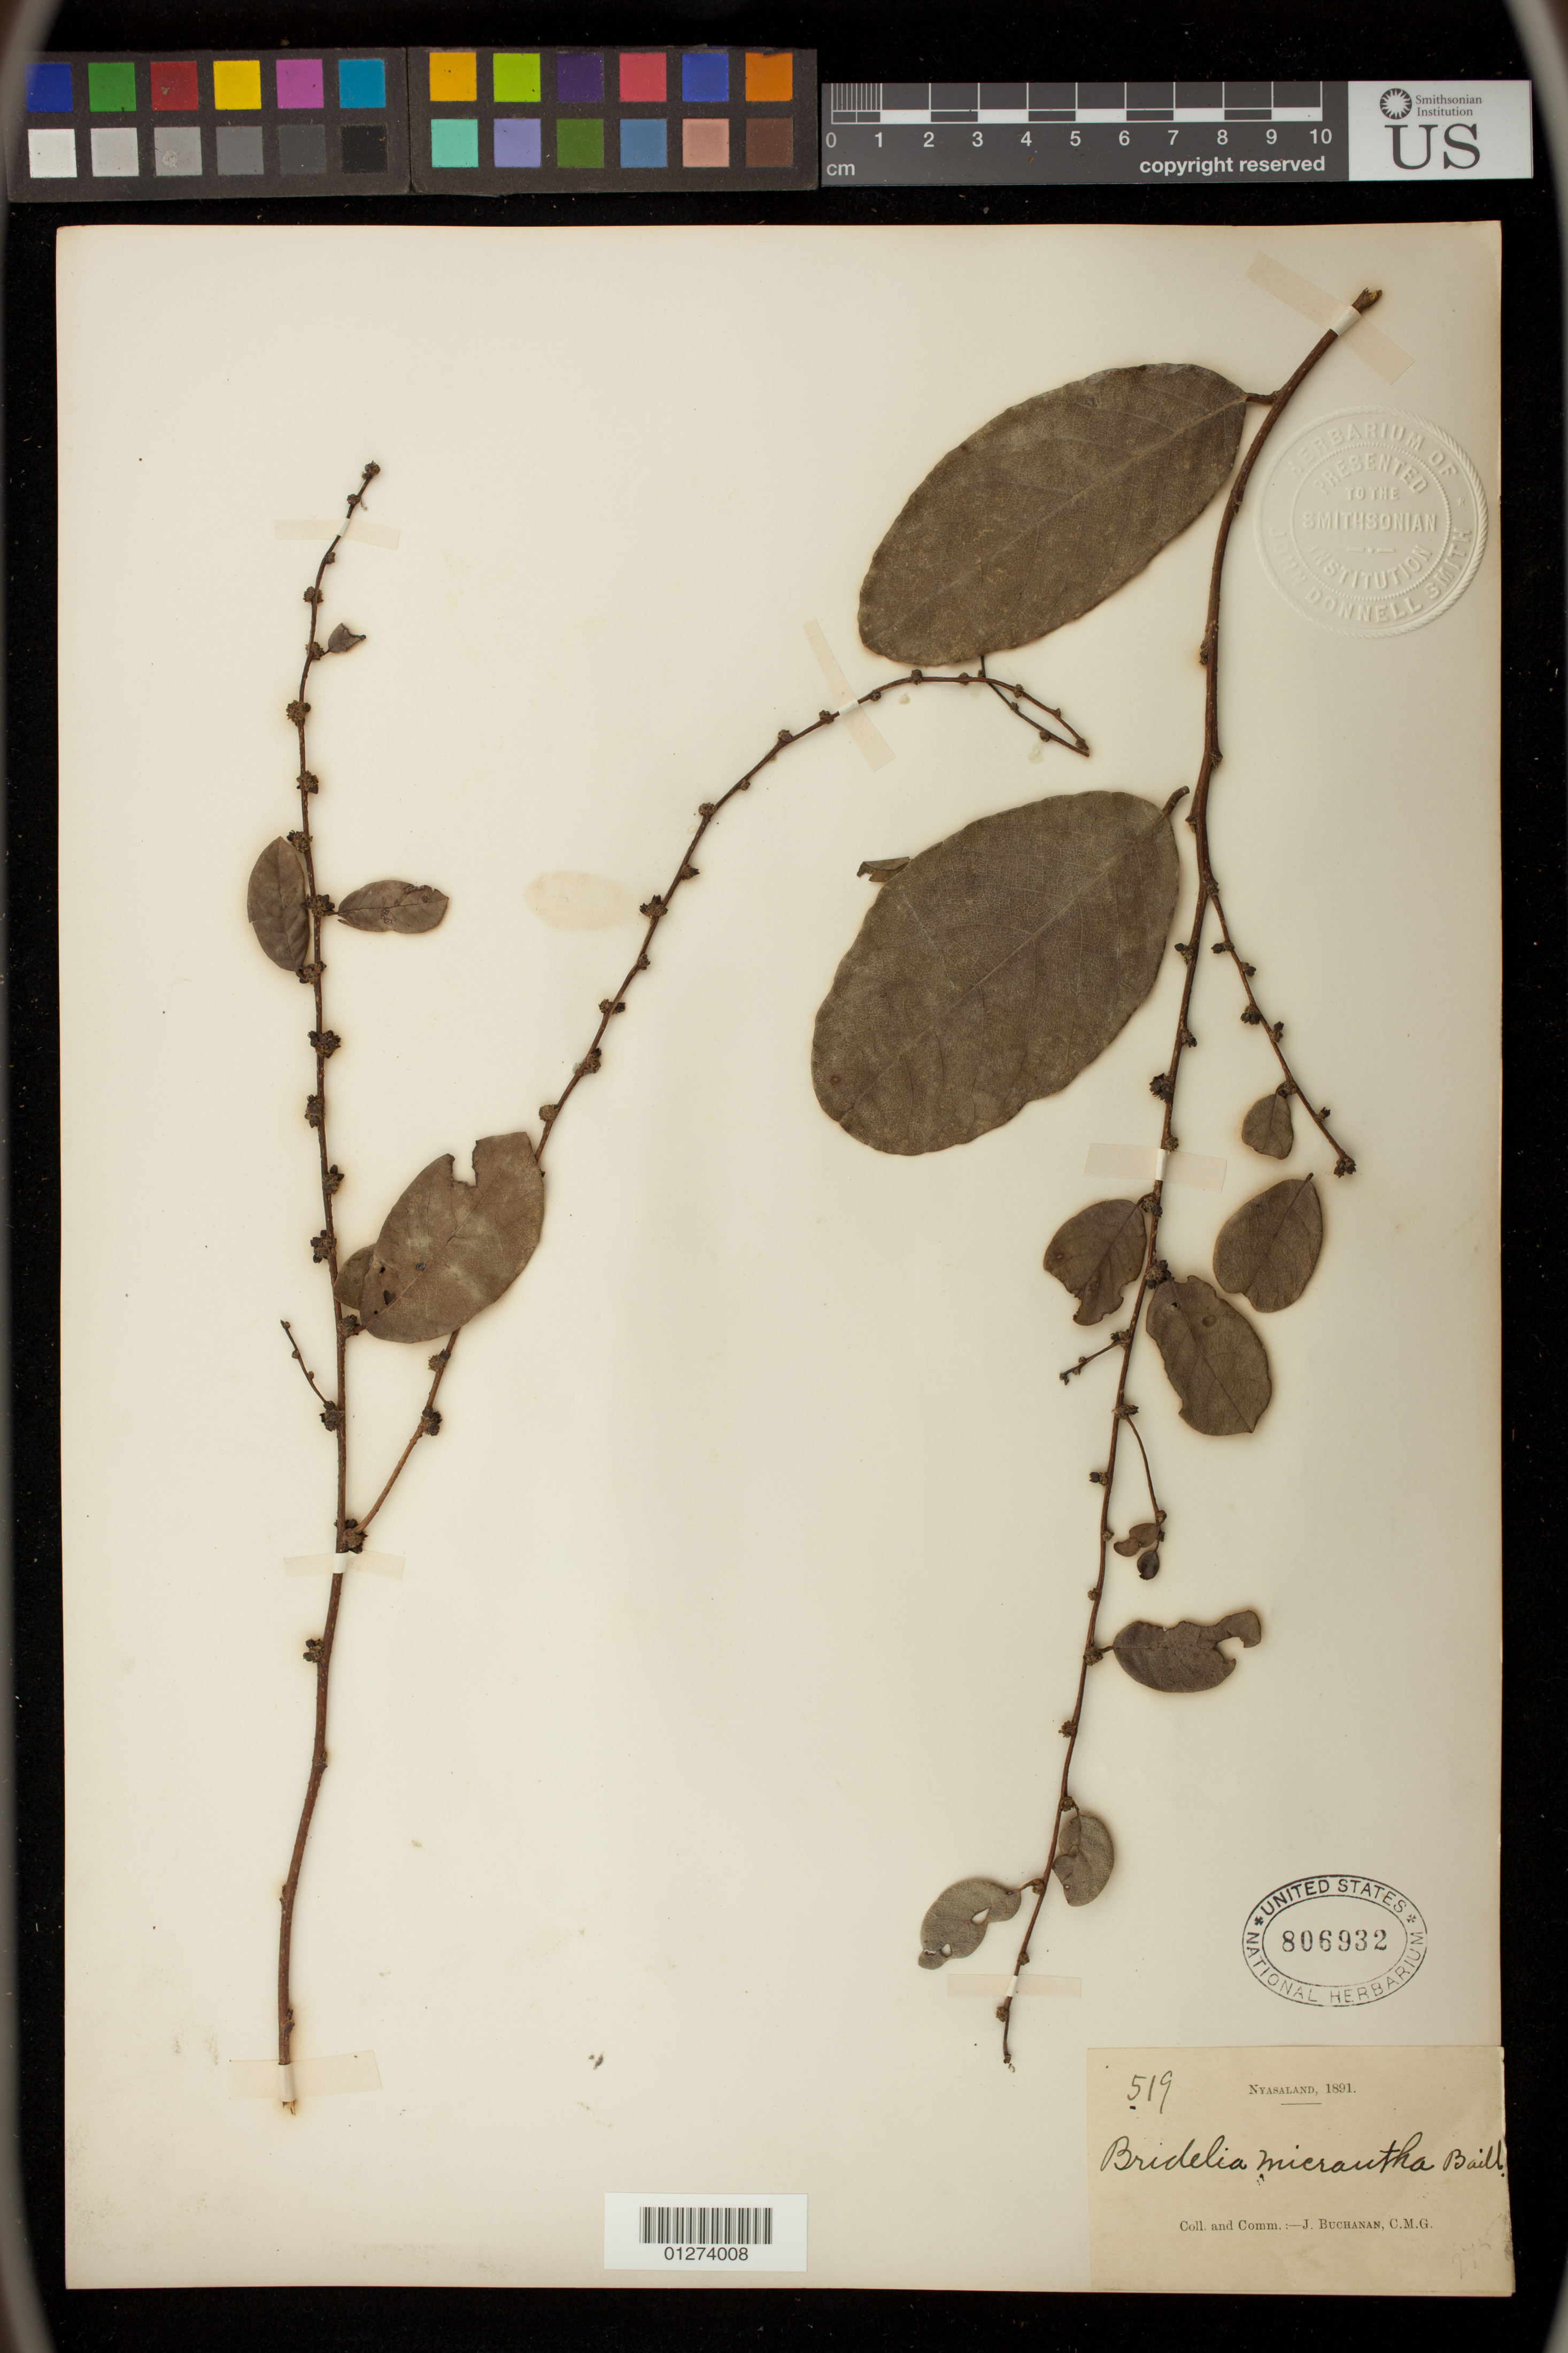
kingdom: Plantae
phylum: Tracheophyta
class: Magnoliopsida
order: Malpighiales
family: Phyllanthaceae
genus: Bridelia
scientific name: Bridelia micrantha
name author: (Hochst.) Baill.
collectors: J. Buchanan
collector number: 519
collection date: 1891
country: Malawi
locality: Nyasaland.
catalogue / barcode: US 806932